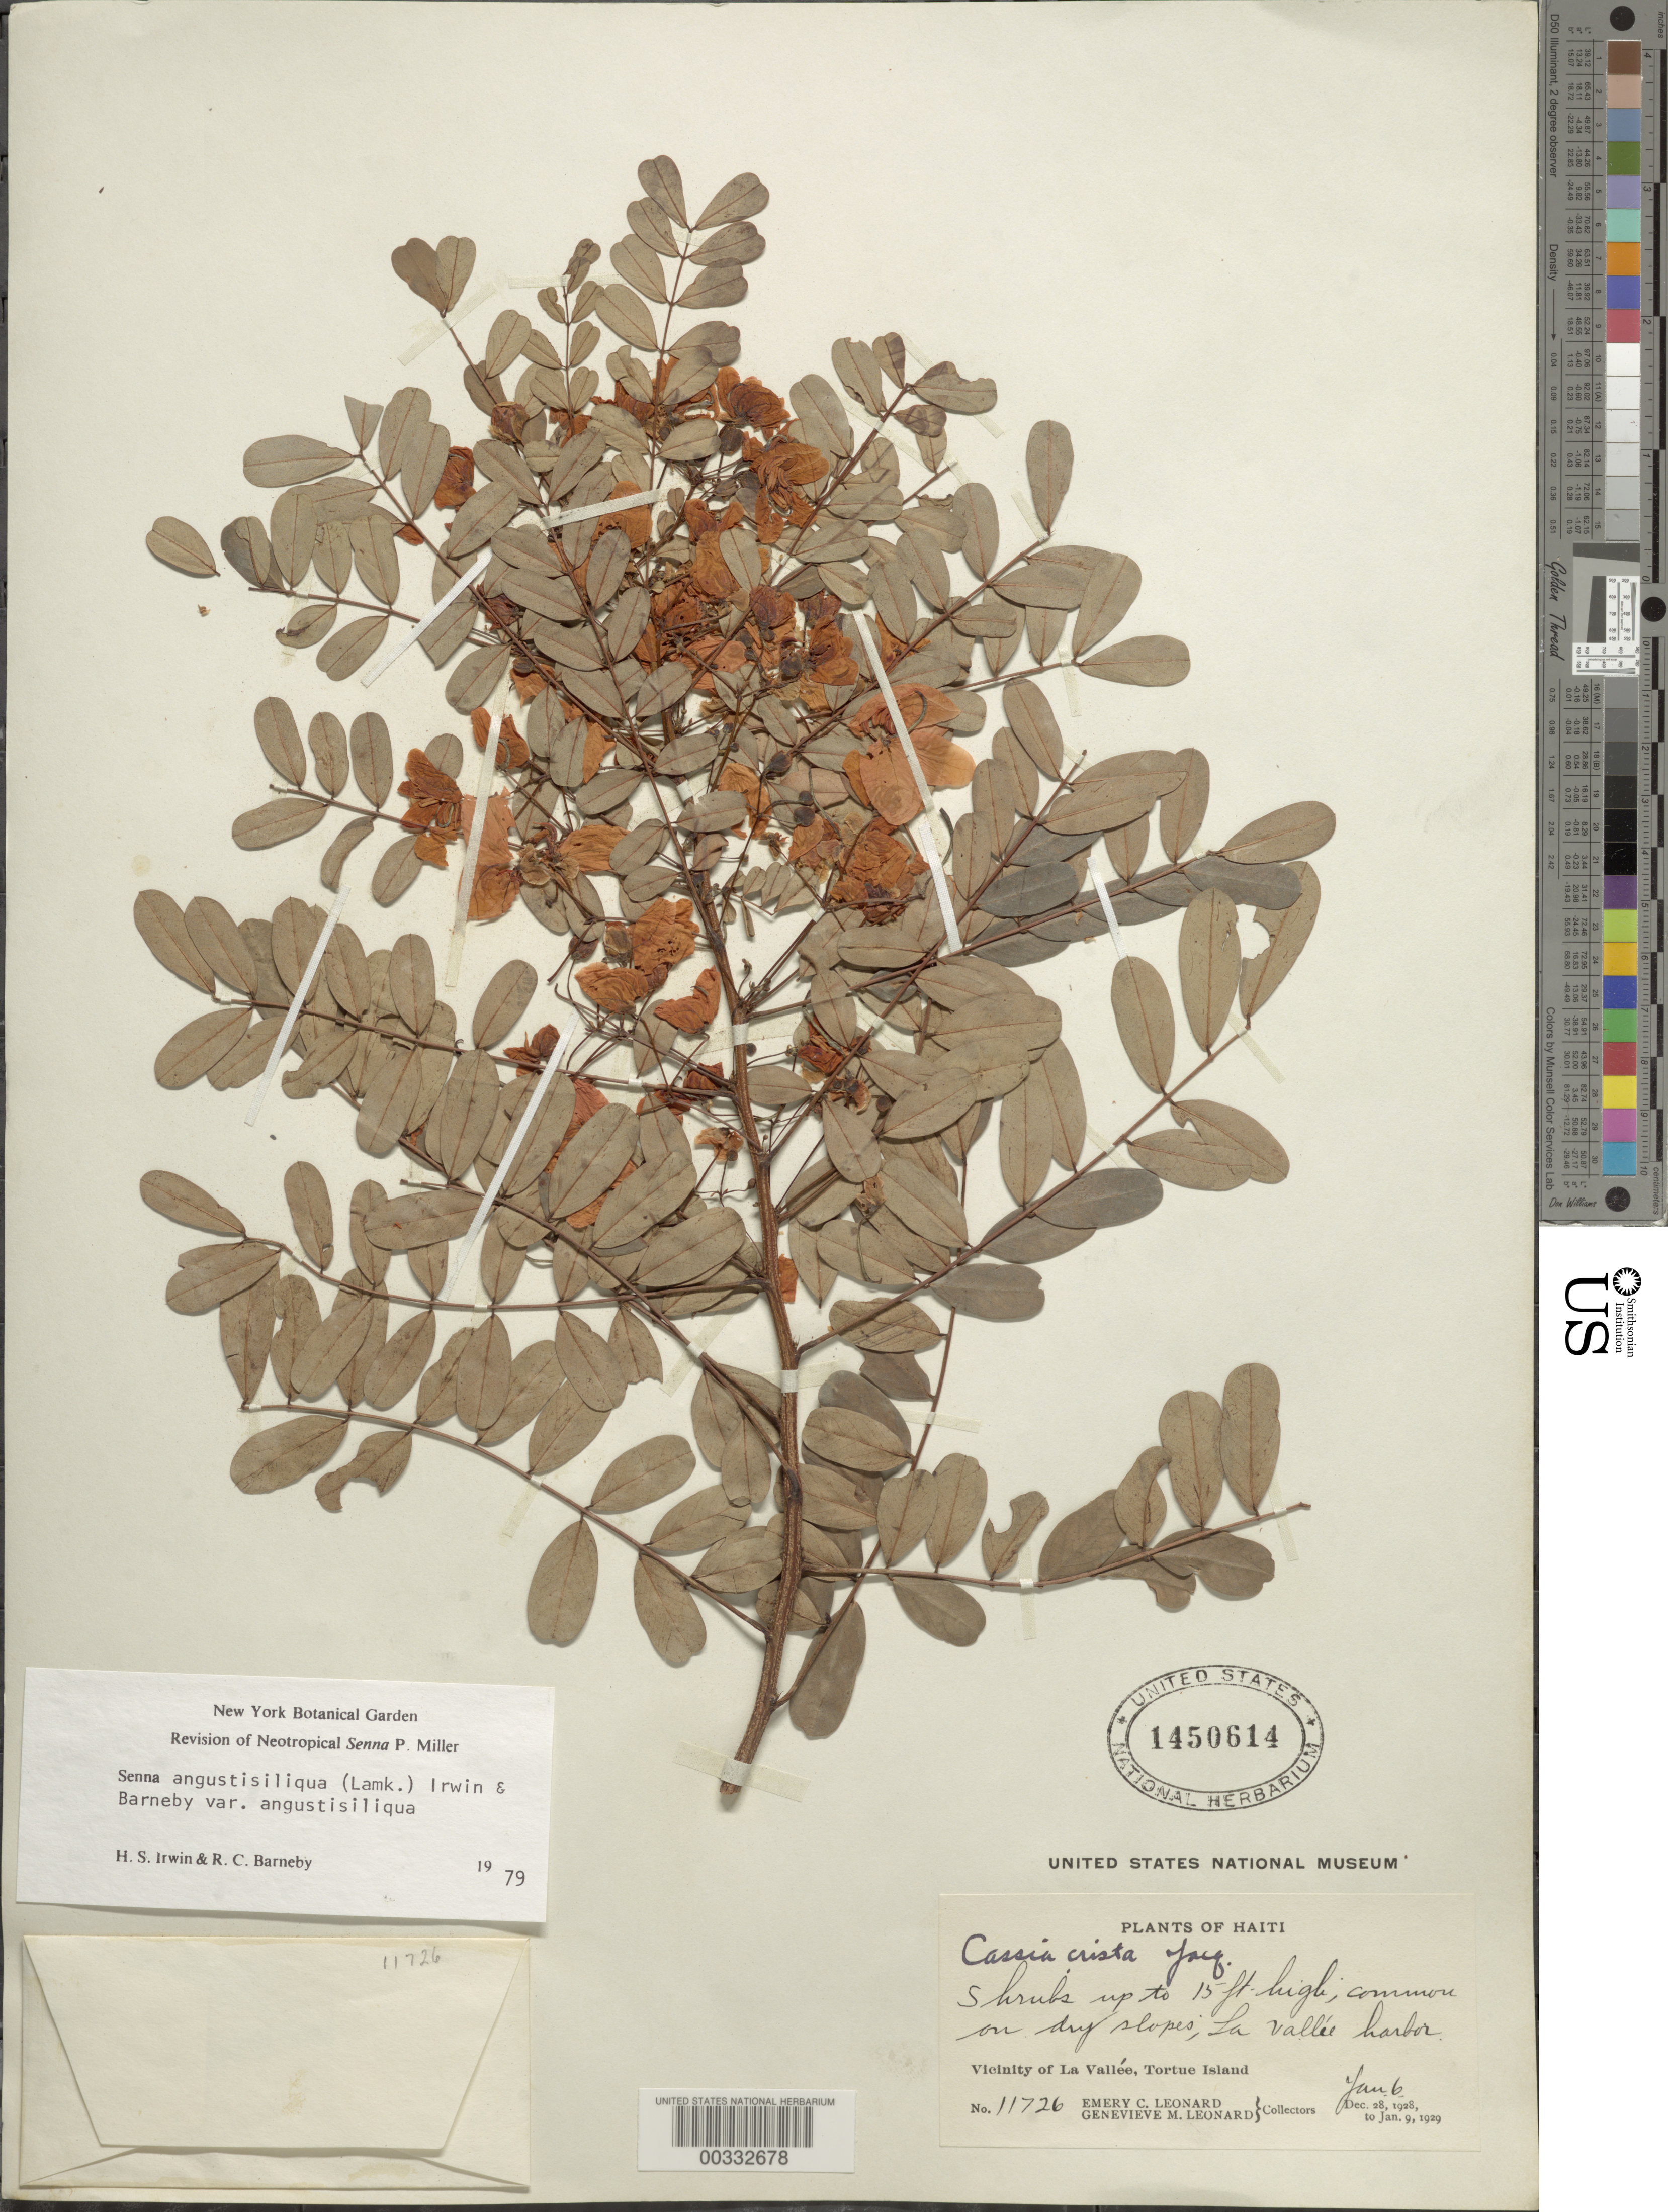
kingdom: Plantae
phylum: Tracheophyta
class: Magnoliopsida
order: Fabales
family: Fabaceae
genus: Senna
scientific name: Senna angustisiliqua var. angustisiliqua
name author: (Lam.) H.S. Irwin & Barneby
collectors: E. C. Leonard & G. M. Leonard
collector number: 11726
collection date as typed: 06 Jan 1929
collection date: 1929-01-06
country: Haiti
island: Hispaniola Island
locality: La vallee harbor; vicinity of la vallee, tortue island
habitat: Dry slopes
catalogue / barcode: US 1450614